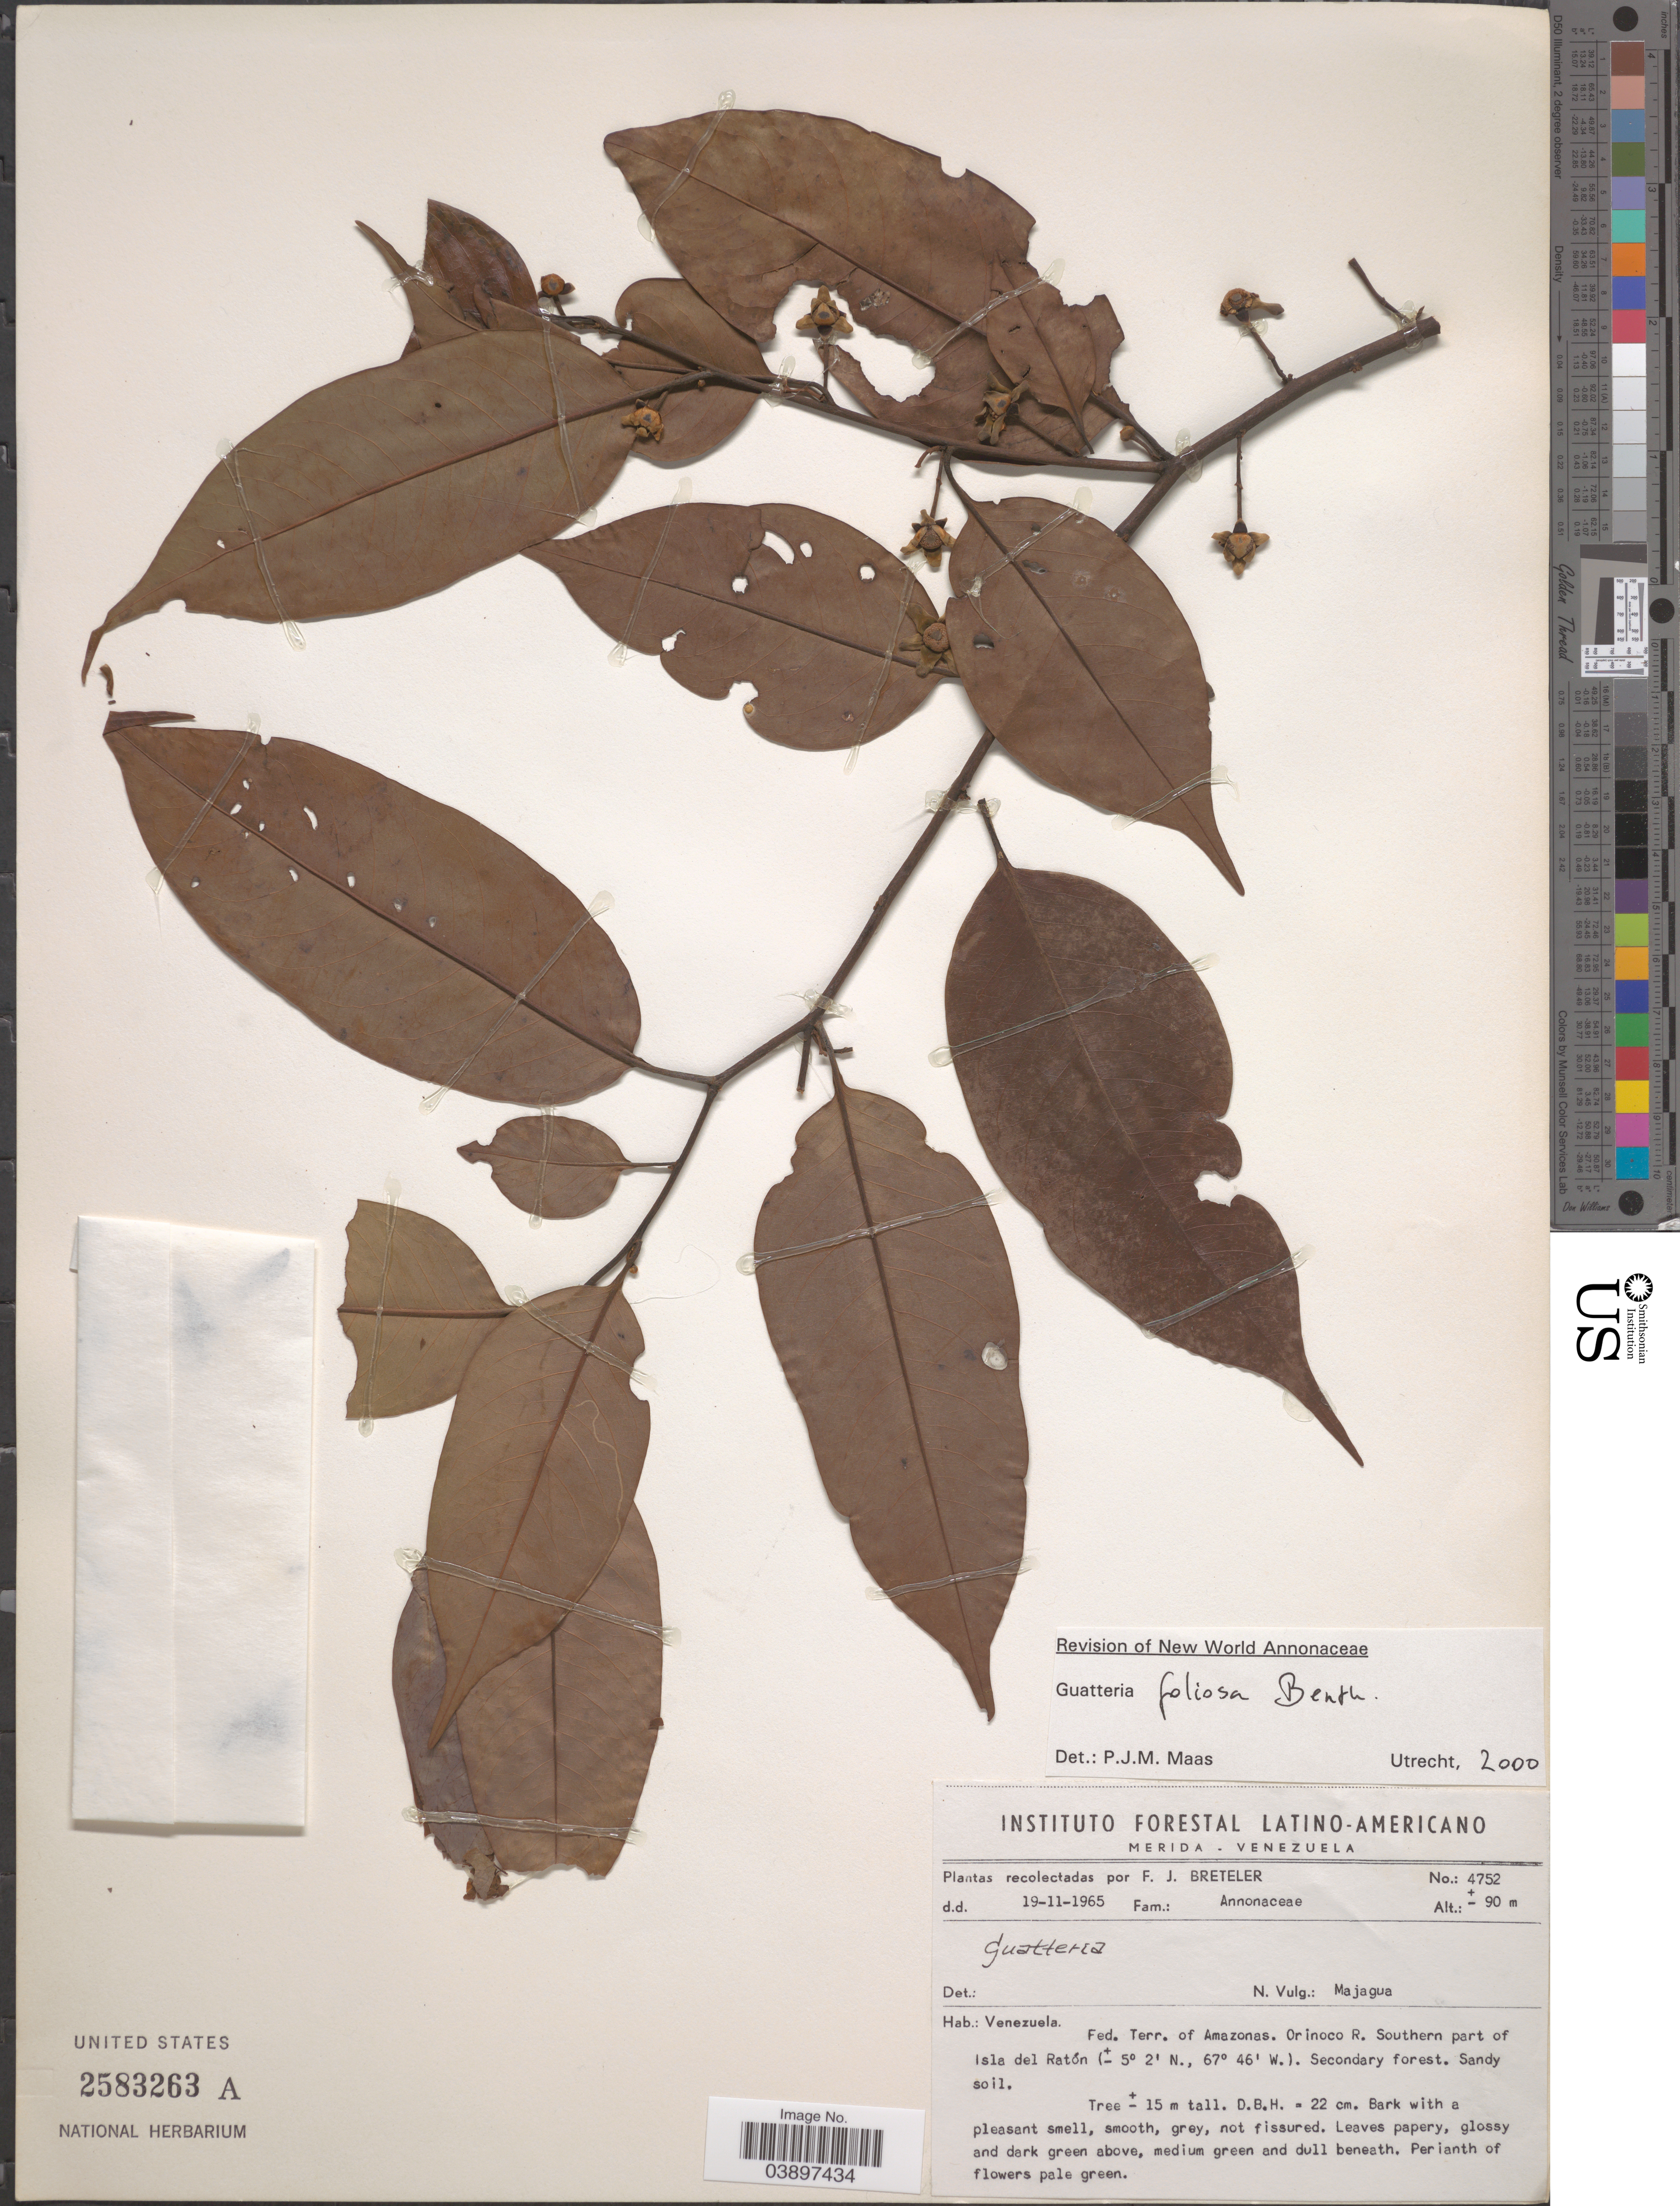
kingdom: Plantae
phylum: Tracheophyta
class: Magnoliopsida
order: Magnoliales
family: Annonaceae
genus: Guatteria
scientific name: Guatteria foliosa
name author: Benth.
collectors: F. J. Breteler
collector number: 4752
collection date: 1965-11-19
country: Venezuela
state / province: Amazonas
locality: Fed. Terr. of Amazonas. Orinoco R. Southern part of Isla del Ratón.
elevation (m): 90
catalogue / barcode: US 2583263A